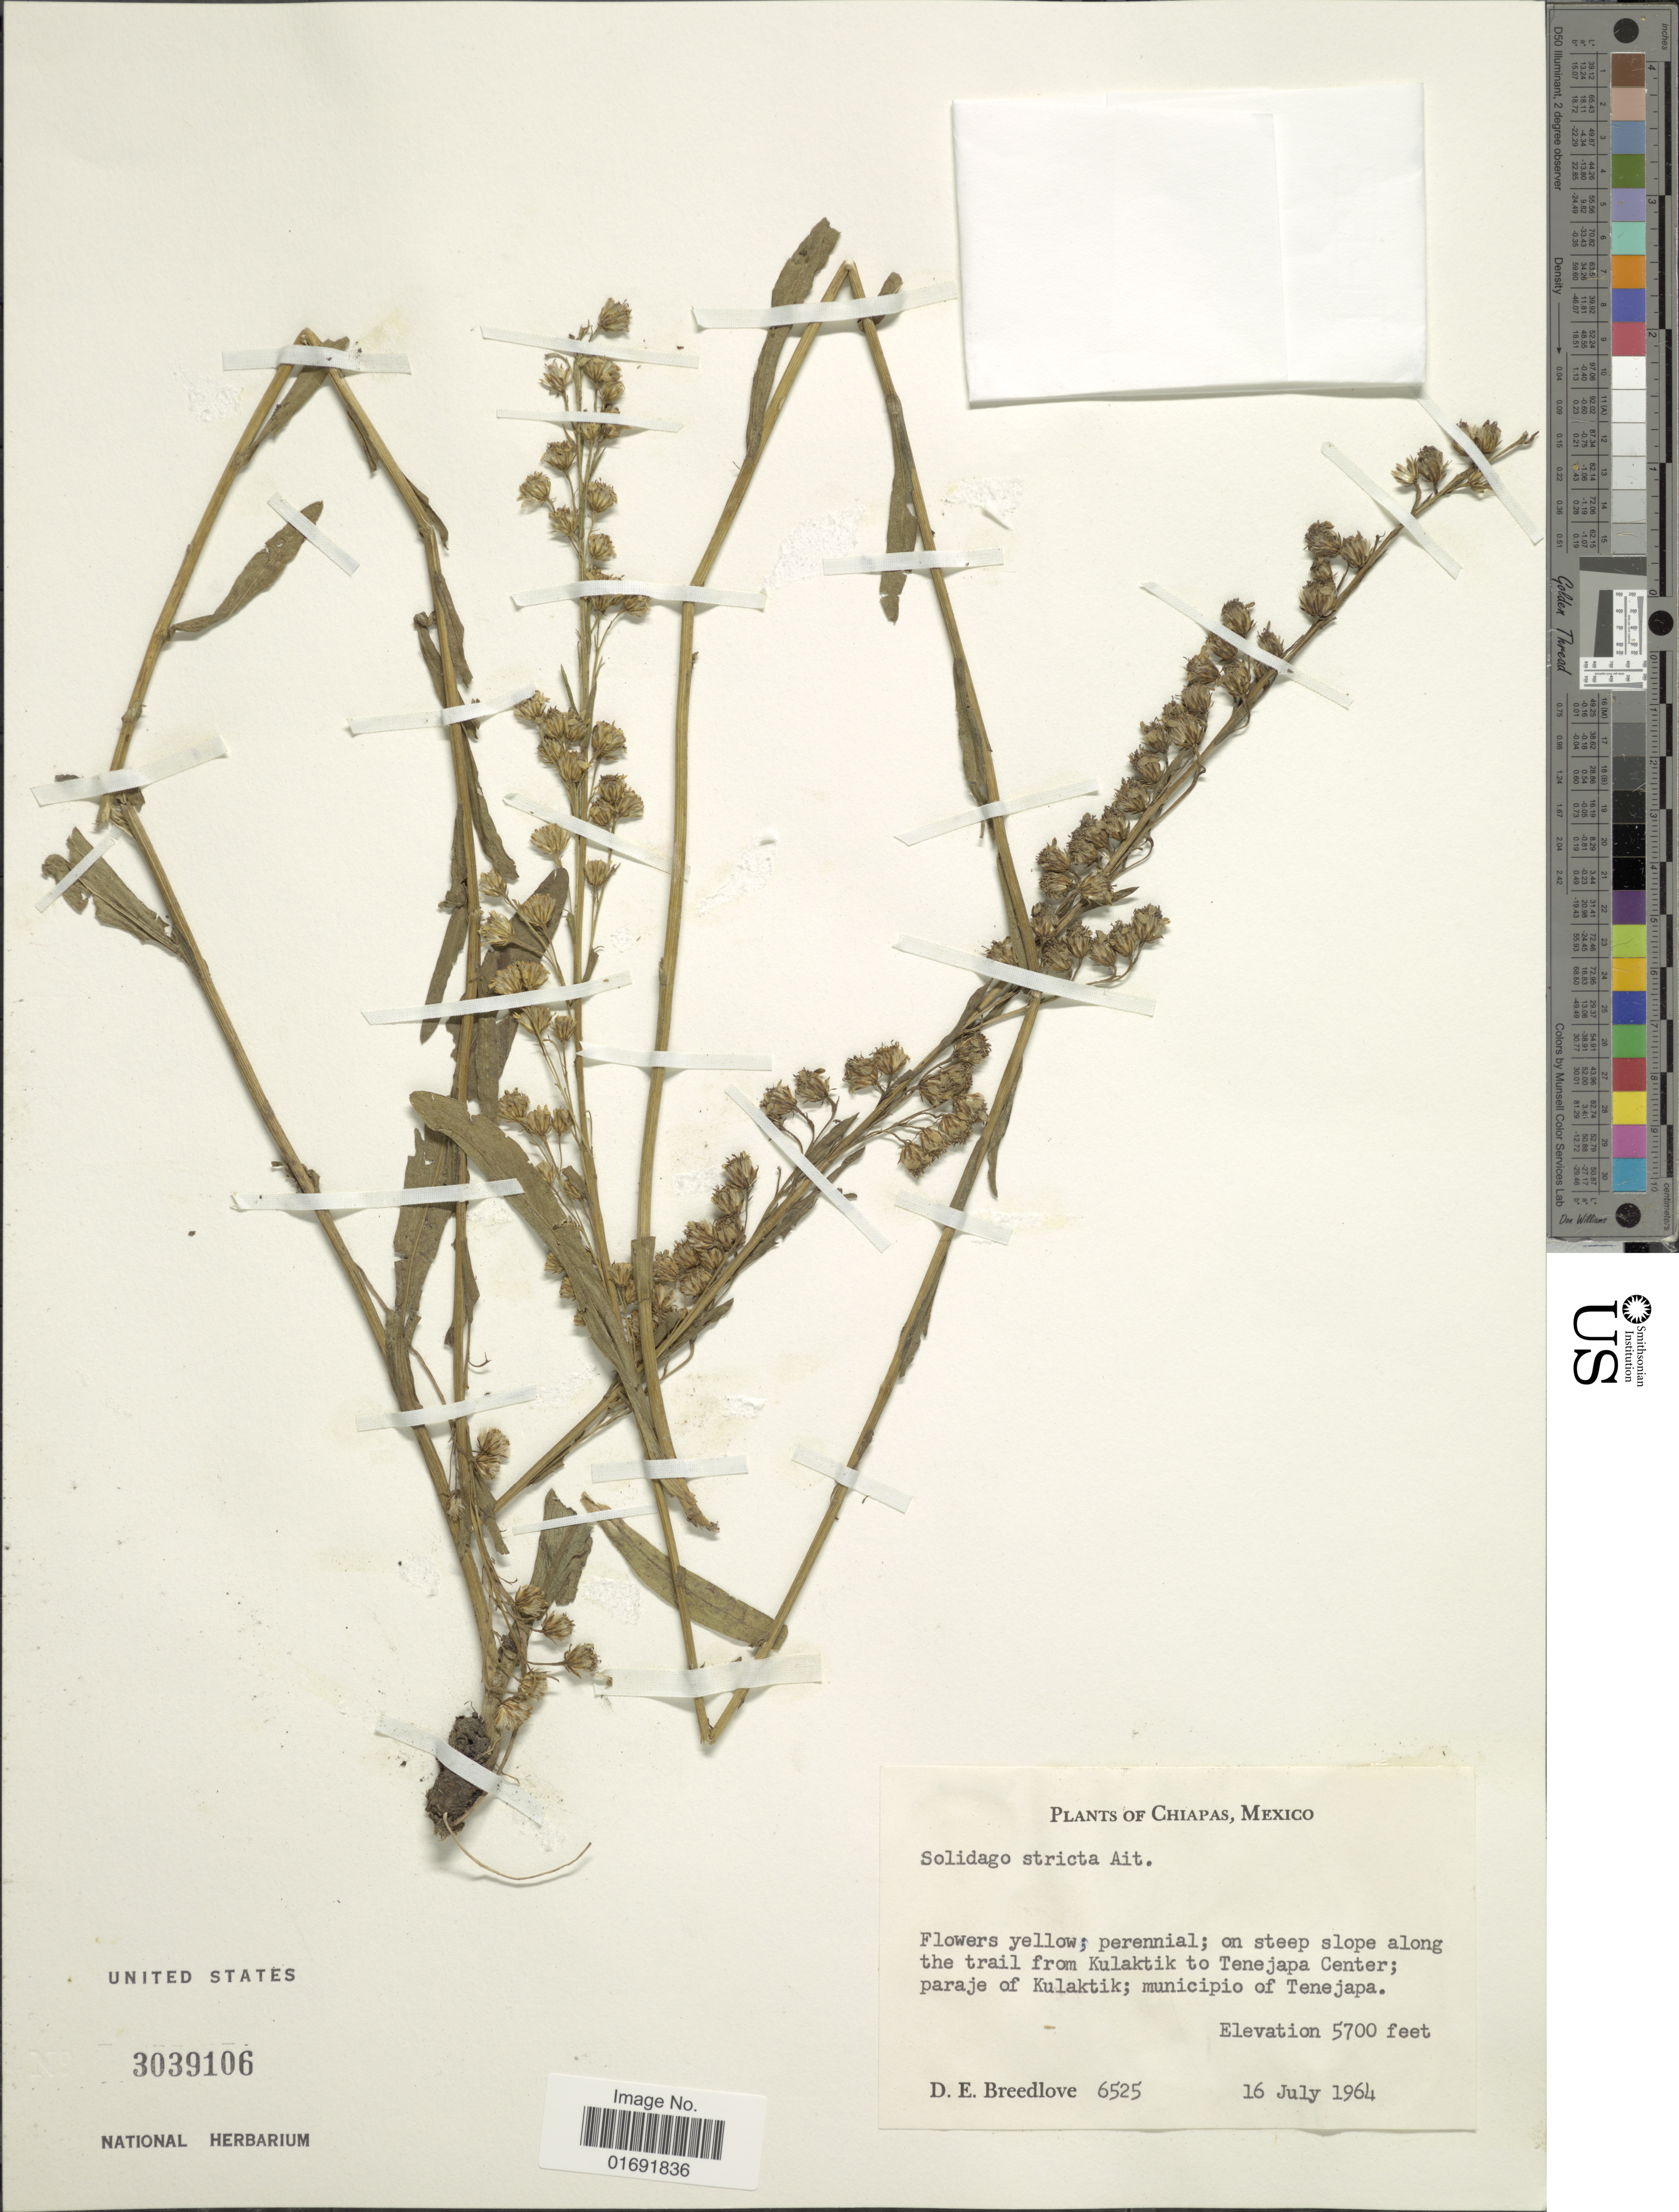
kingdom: Plantae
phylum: Tracheophyta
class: Magnoliopsida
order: Asterales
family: Asteraceae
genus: Solidago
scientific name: Solidago stricta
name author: Aiton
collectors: D. E. Breedlove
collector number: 6525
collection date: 1964-07-16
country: Mexico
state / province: Chiapas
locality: On steep slope along the trail from Kulaktik to Tenejapa Center, paraje of Kulaktik, municipio of Tenejapa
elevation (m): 1737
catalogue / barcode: US 3039106